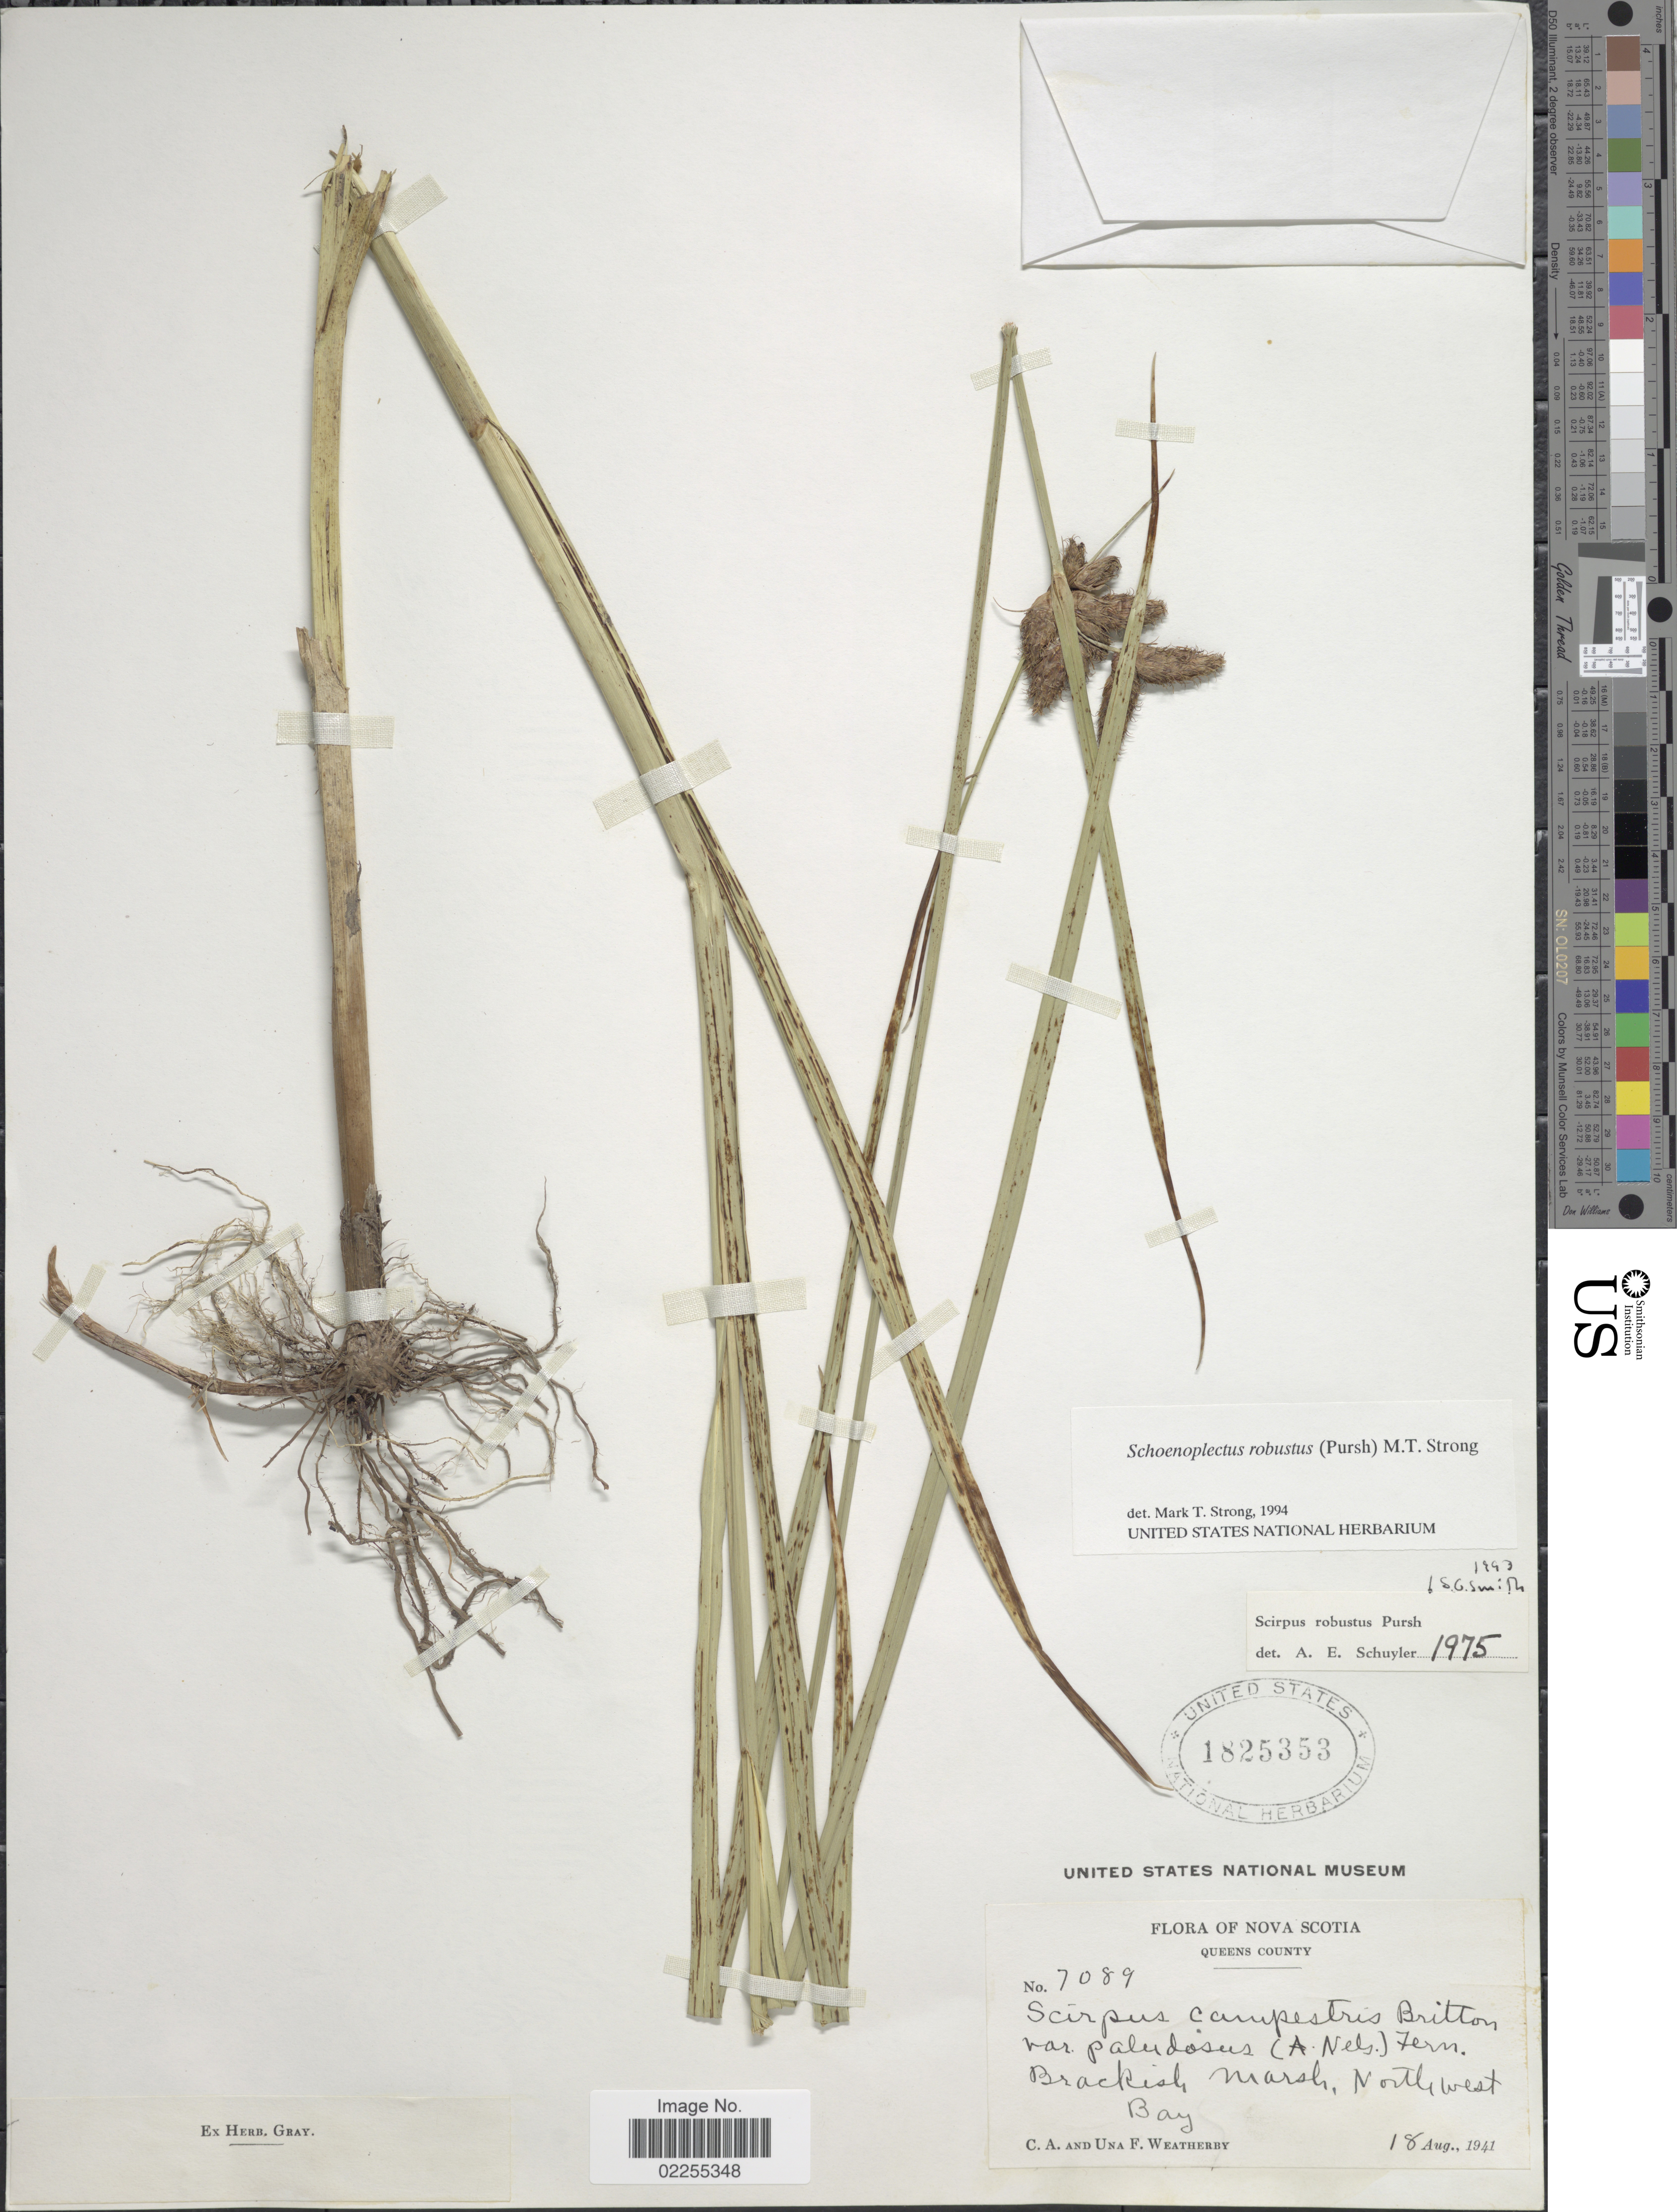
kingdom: Plantae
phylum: Tracheophyta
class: Liliopsida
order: Poales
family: Cyperaceae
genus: Bolboschoenus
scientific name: Bolboschoenus robustus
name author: (Pursh) Soják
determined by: Strong, M. T., (US), Smithsonian Institution - National Museum of Natural History (UNITED STATES)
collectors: C. A. Weatherby & U. Weatherby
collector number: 7089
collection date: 1941-08-18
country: Canada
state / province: Nova Scotia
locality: Queens County. Brackish Marsh, North West Bay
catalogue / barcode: US 1825353